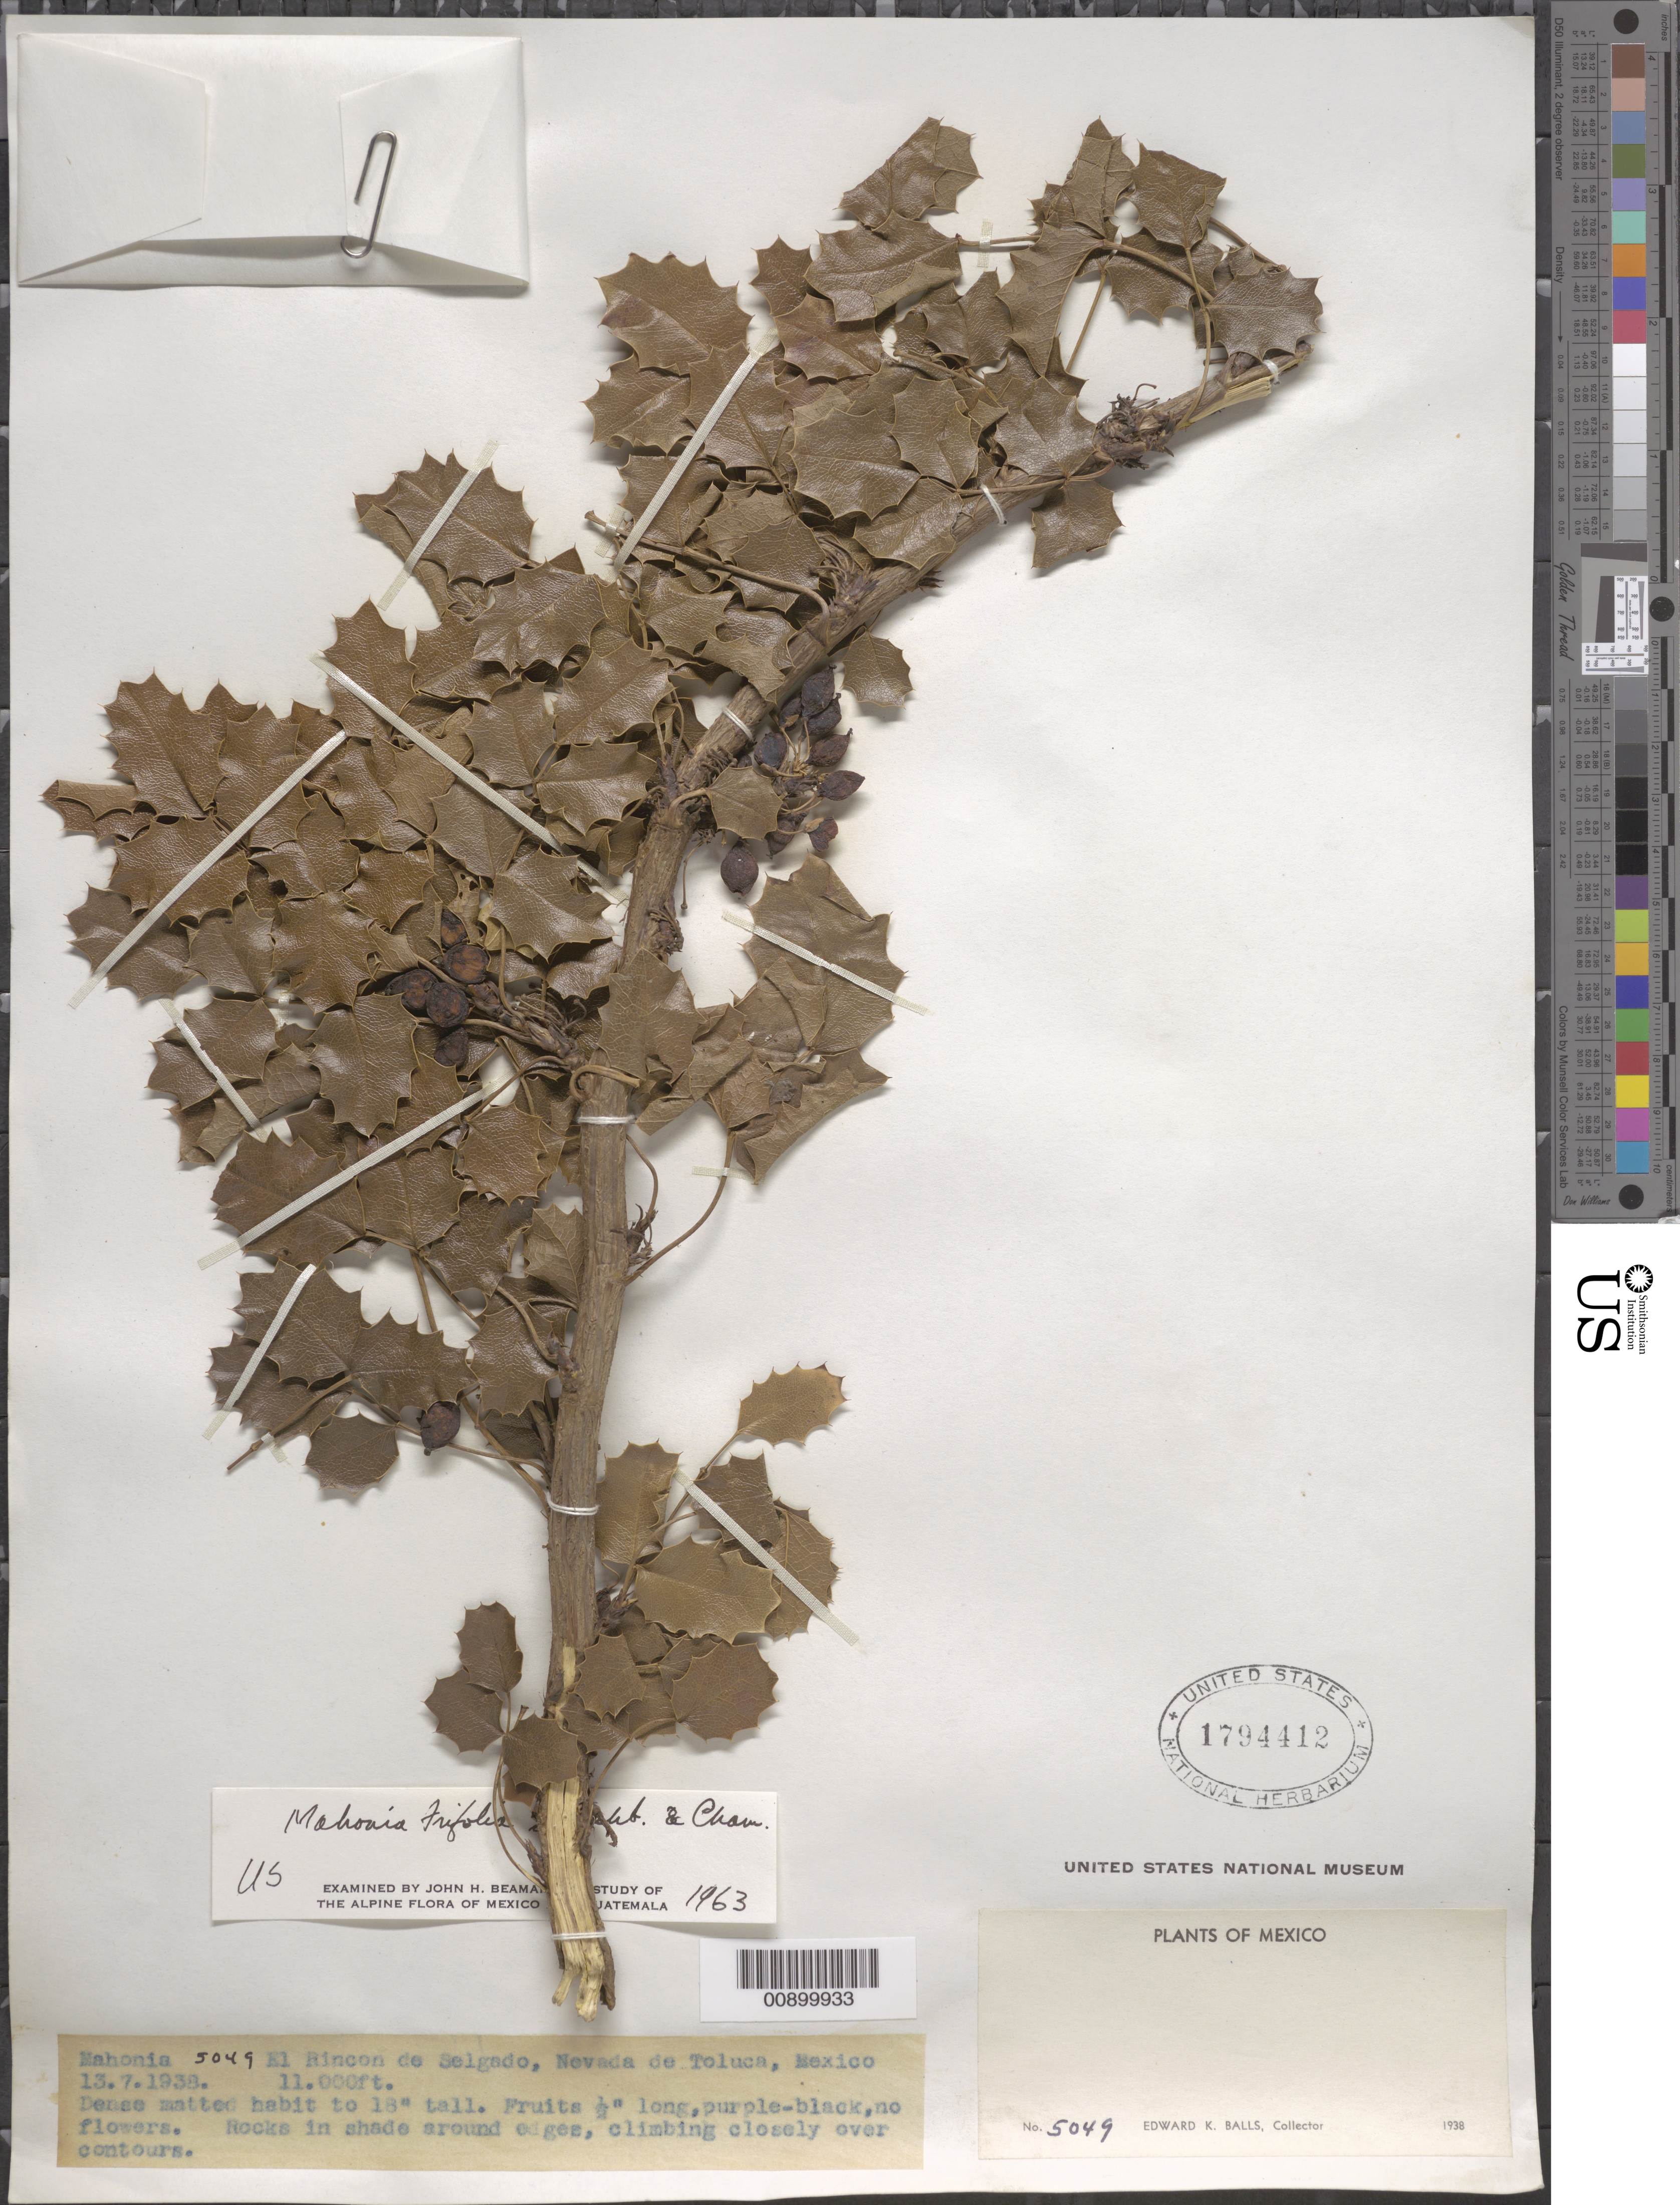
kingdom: Plantae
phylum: Tracheophyta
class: Magnoliopsida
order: Ranunculales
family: Berberidaceae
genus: Mahonia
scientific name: Mahonia trifolia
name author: Cham. & Schult.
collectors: E. K. Balls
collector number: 5049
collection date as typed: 13 Jul 1938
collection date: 1938-07-13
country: Mexico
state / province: México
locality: El Rincon de Selgado, Nevada [sic. Correct spelling Nevado] de Toluca, State of Mexico.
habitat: Rocks in shade around edges, climbing closely over contours.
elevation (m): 3353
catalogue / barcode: US 1794412